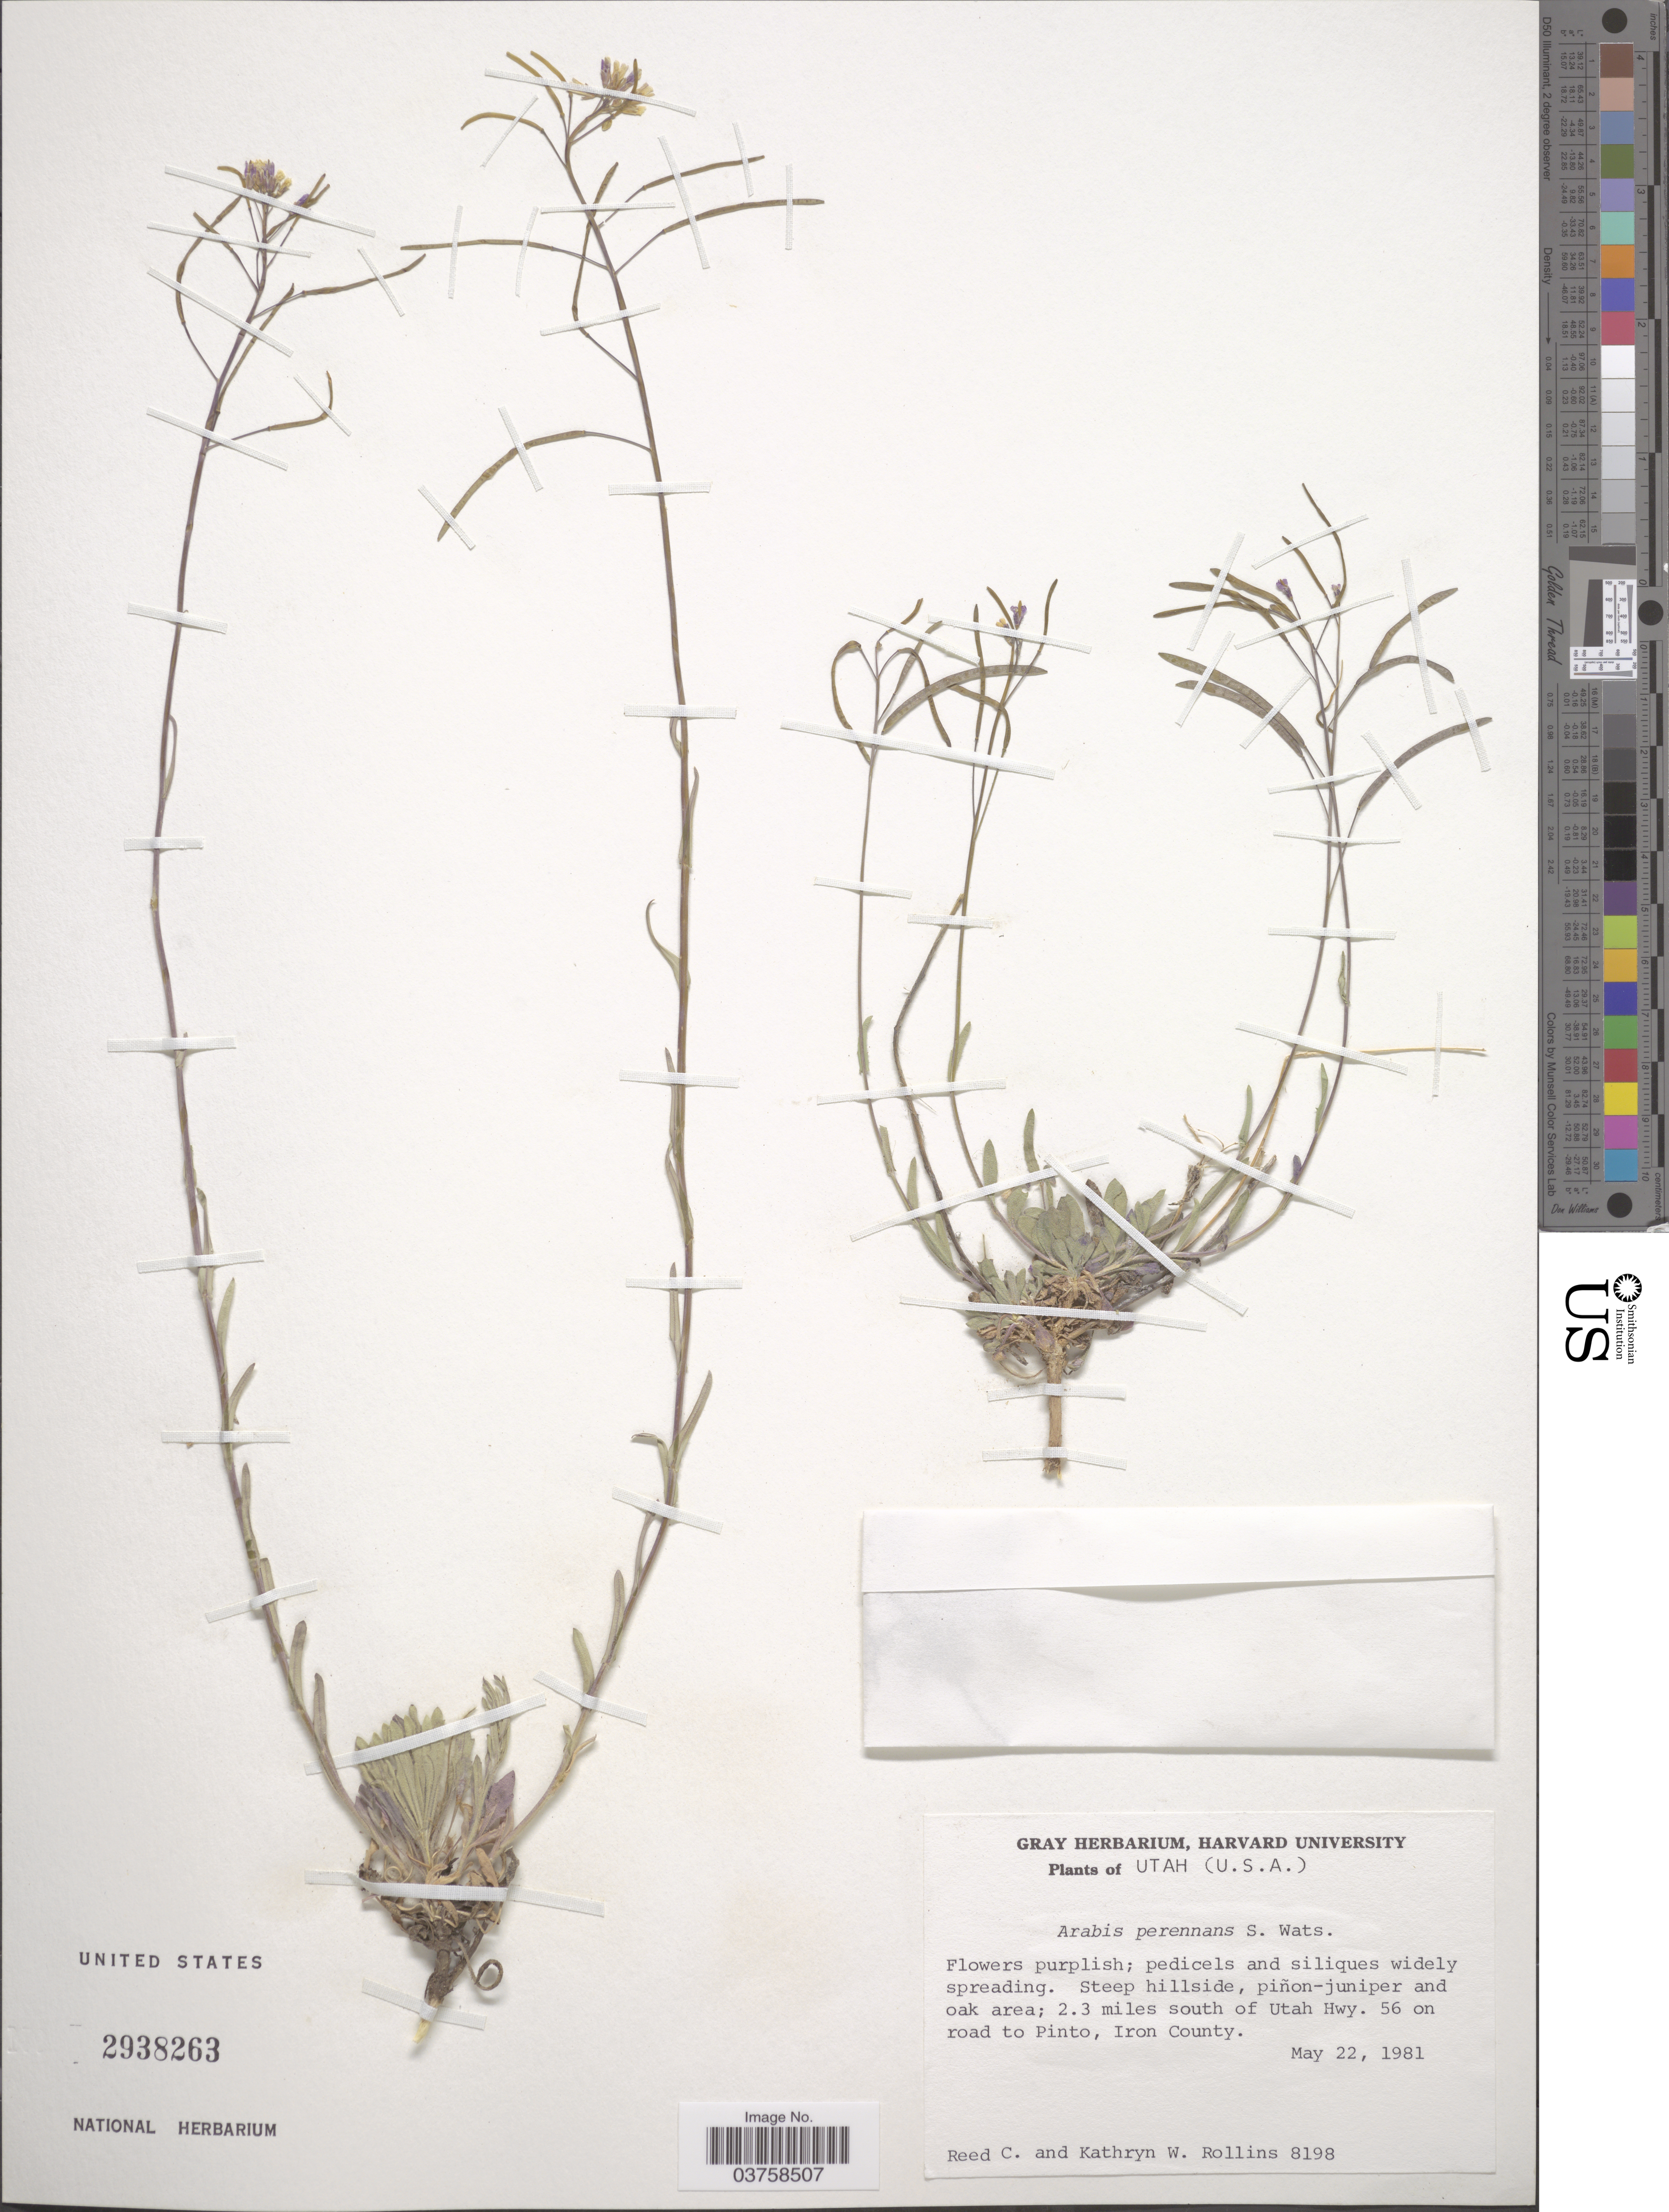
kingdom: Plantae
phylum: Tracheophyta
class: Magnoliopsida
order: Brassicales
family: Brassicaceae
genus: Arabis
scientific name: Arabis perennans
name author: S. Watson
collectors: R. C. Rollins & K. W. Rollins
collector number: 8198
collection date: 1981-05-22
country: United States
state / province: Utah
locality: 2.3 miles south of Utah Hwy. 56 on road to Pinto, Iron County.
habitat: pinon-juniper and oak area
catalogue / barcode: US 2938263